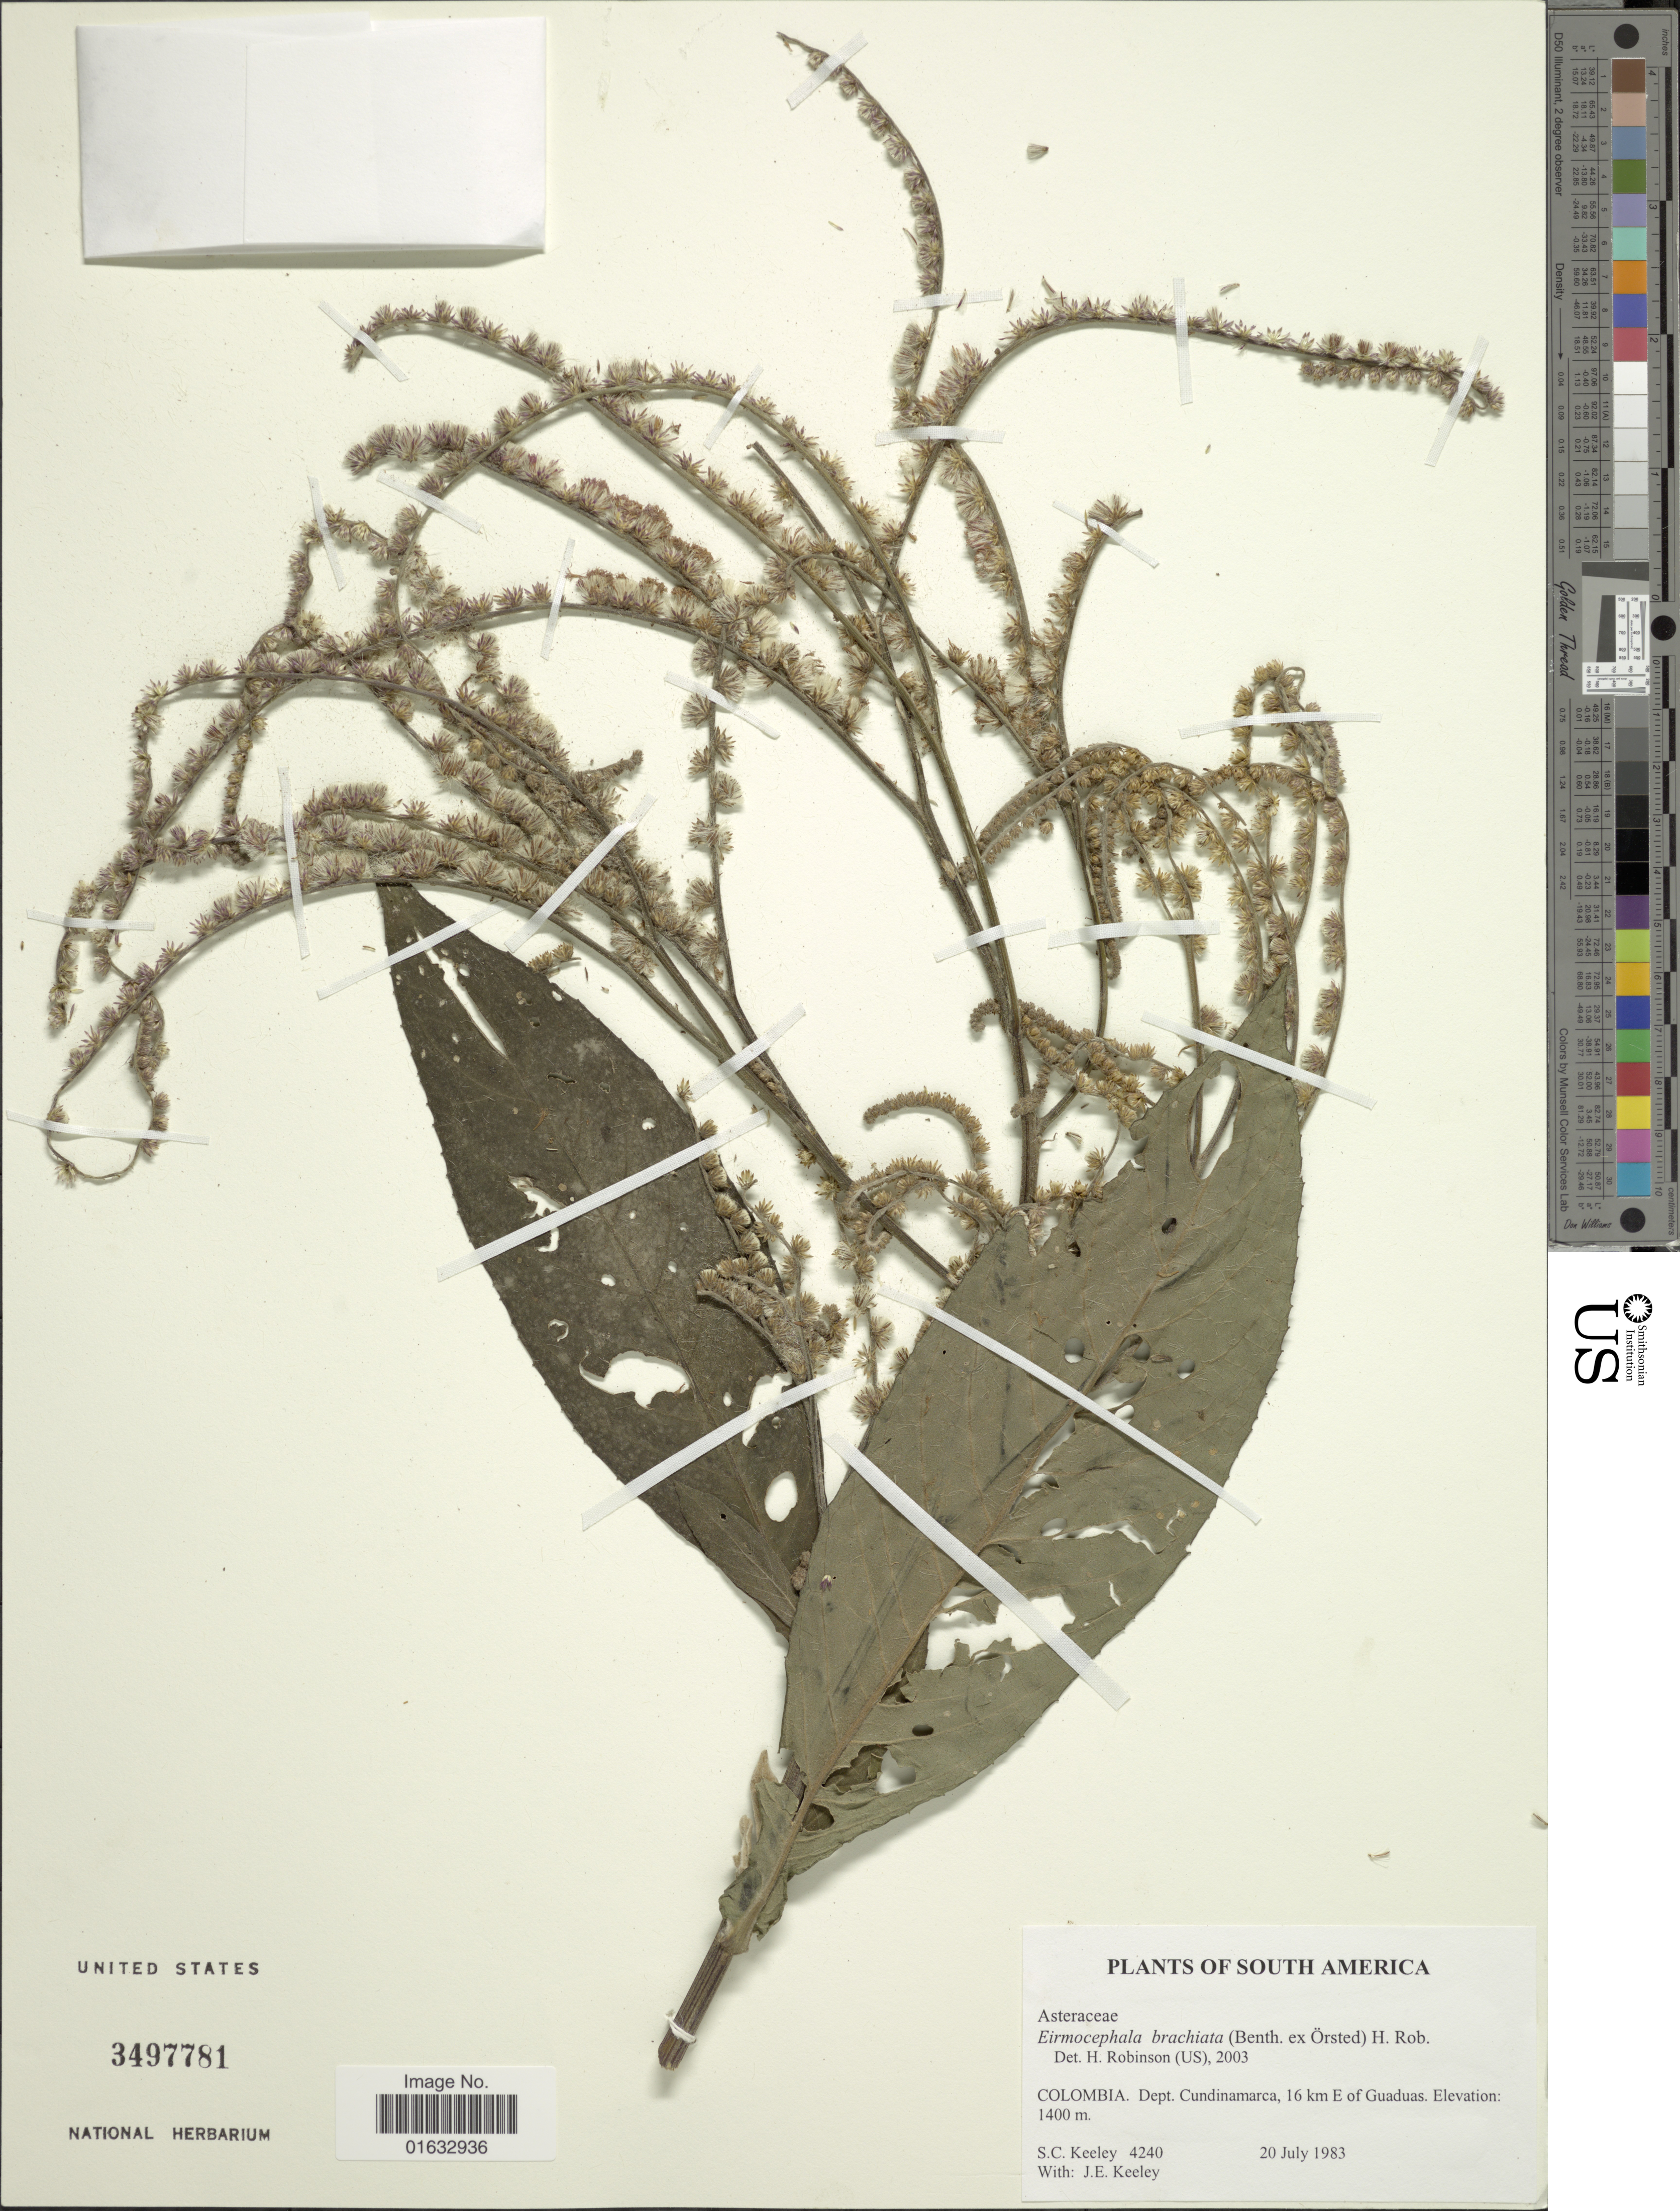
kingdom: Plantae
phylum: Tracheophyta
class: Magnoliopsida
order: Asterales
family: Asteraceae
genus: Eirmocephala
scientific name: Eirmocephala brachiata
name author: (Benth.) H. Rob.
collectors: S. C. Keeley & J. E. Keeley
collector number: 4240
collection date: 1983-07-20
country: Colombia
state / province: Cundinamarca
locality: Dept. Cundinamarca, 16 km E of Guaduas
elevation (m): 1400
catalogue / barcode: US 3497781